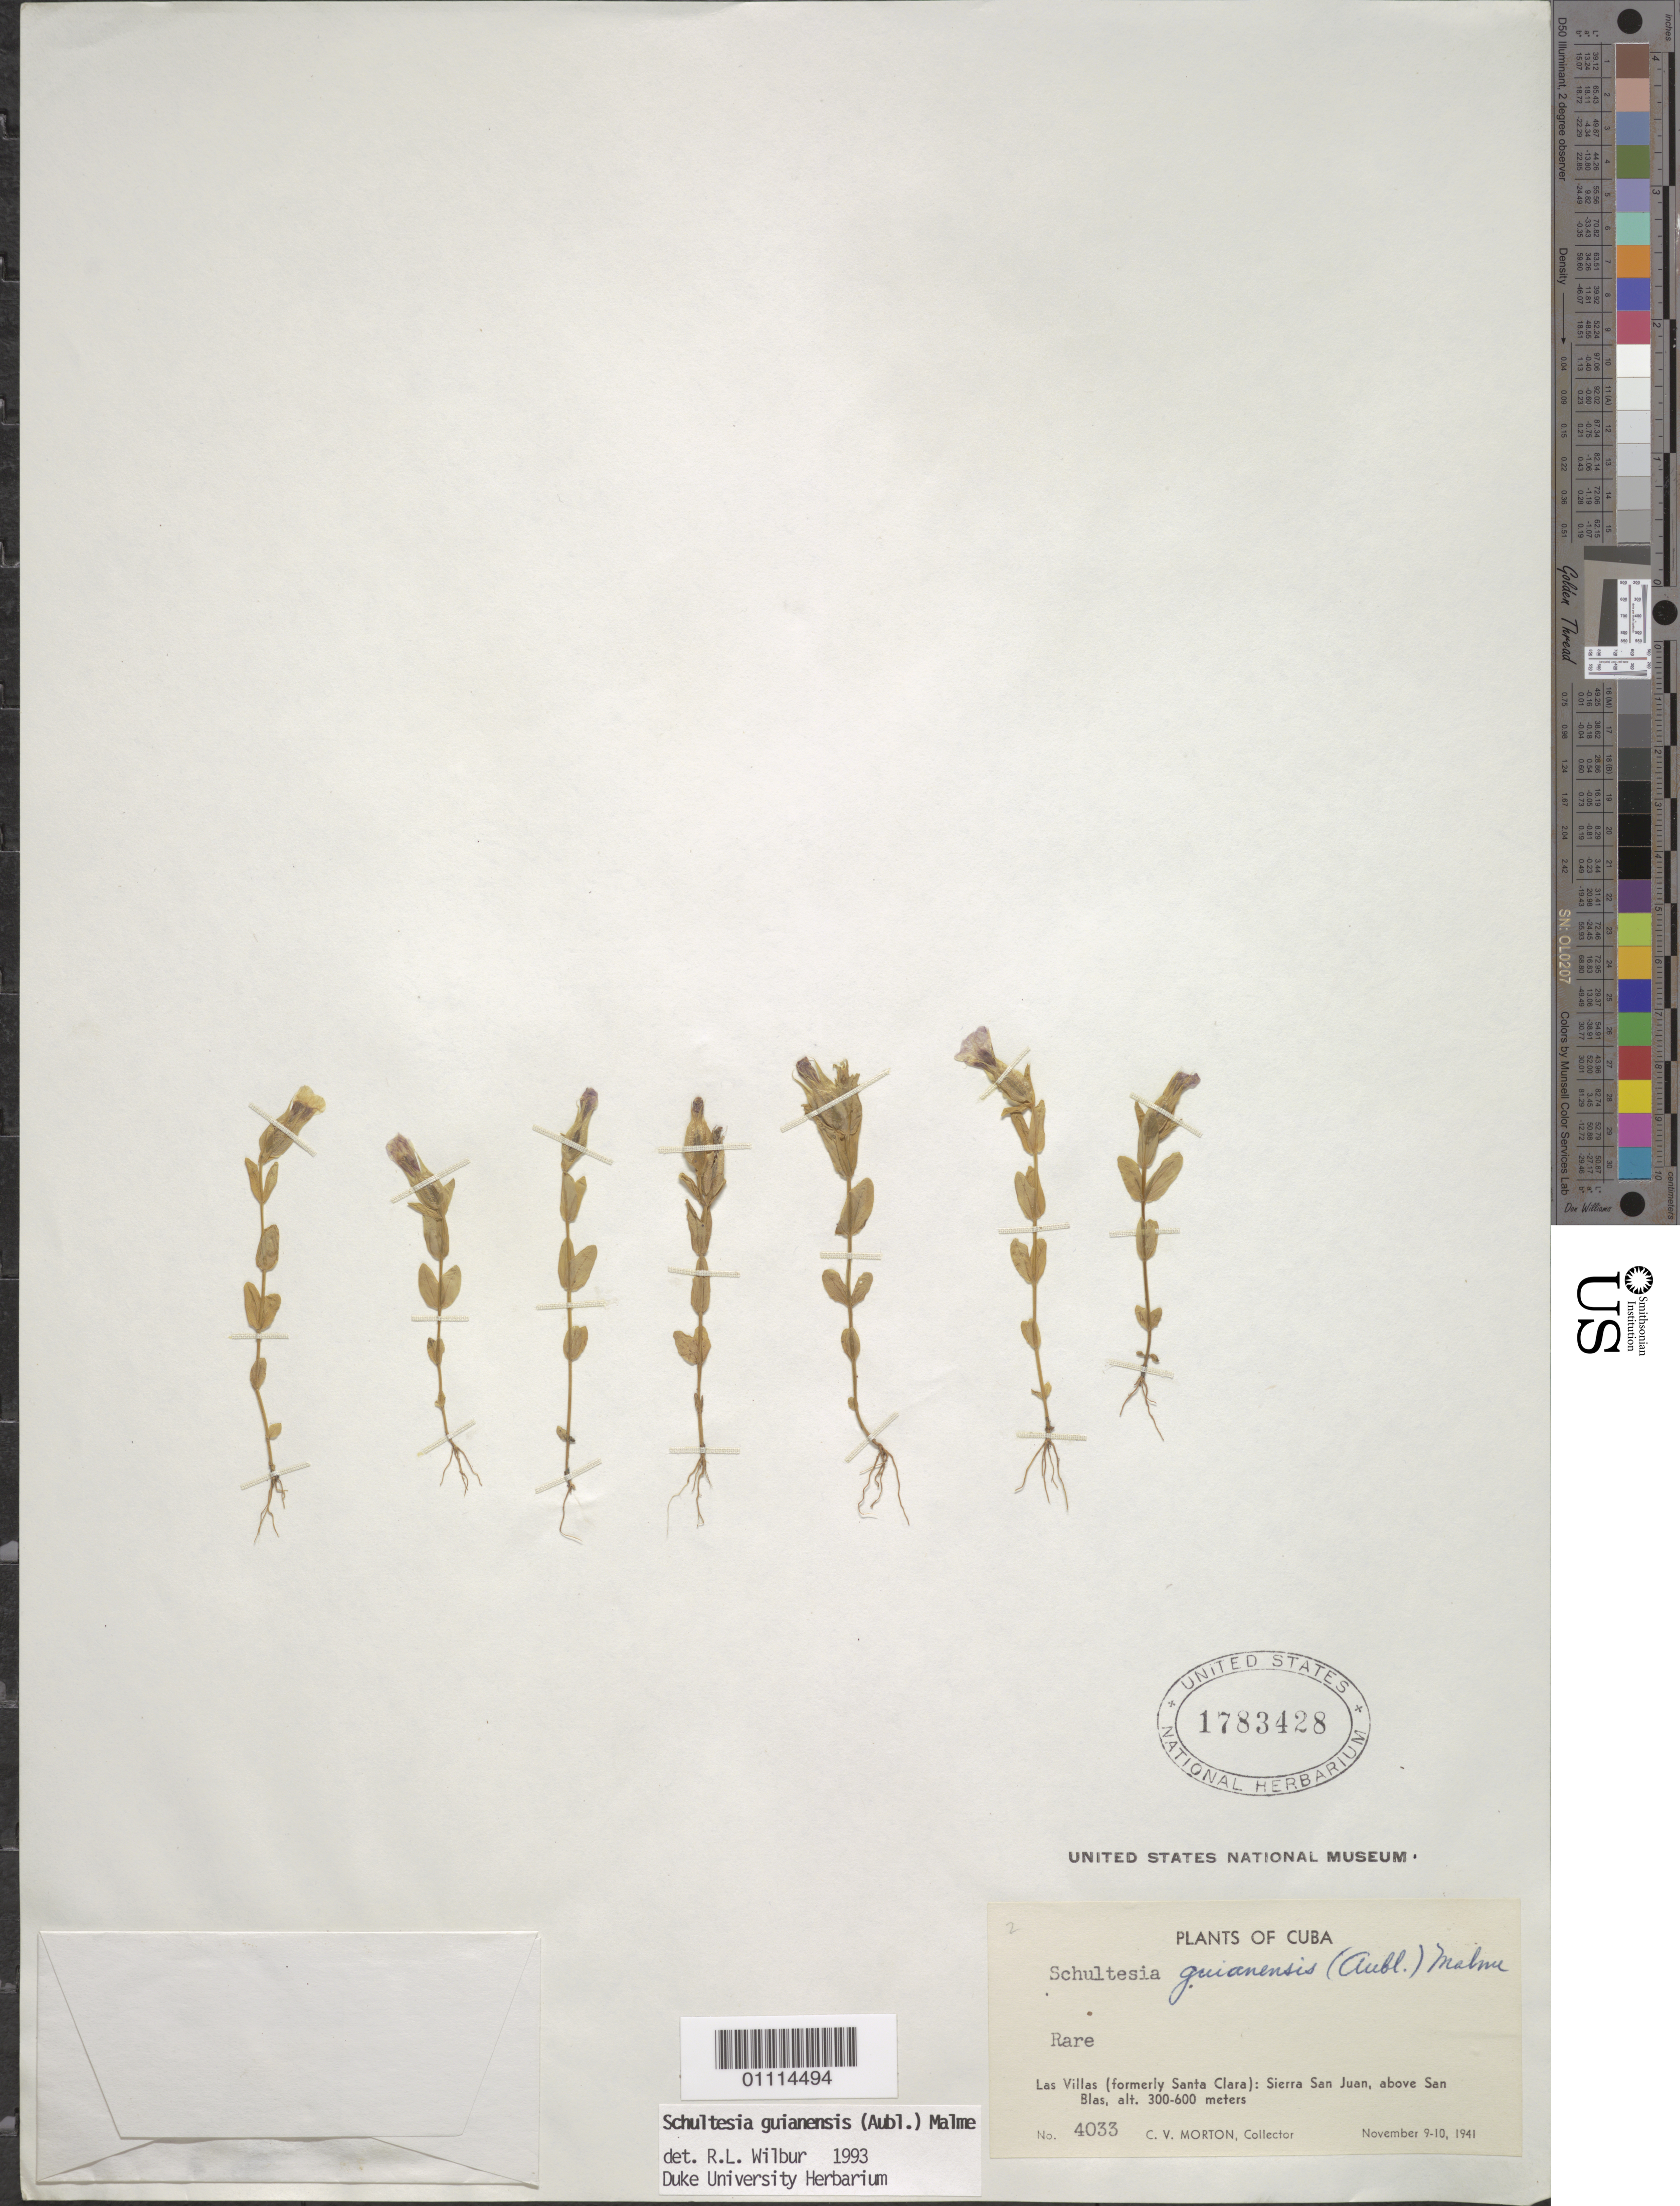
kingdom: Plantae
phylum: Tracheophyta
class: Magnoliopsida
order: Gentianales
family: Gentianaceae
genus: Schultesia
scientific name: Schultesia guianensis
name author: (Aubl.) Malme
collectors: C. V. Morton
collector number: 4033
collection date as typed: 09 Nov 1941 to 10 Nov 1941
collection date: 1941-11-09/1941-11-10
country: Cuba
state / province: Cienfuegos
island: Cuba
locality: Las Villas (formerly Santa Clara): Sierra San Juan, above San Blas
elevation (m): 300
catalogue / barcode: US 1783428